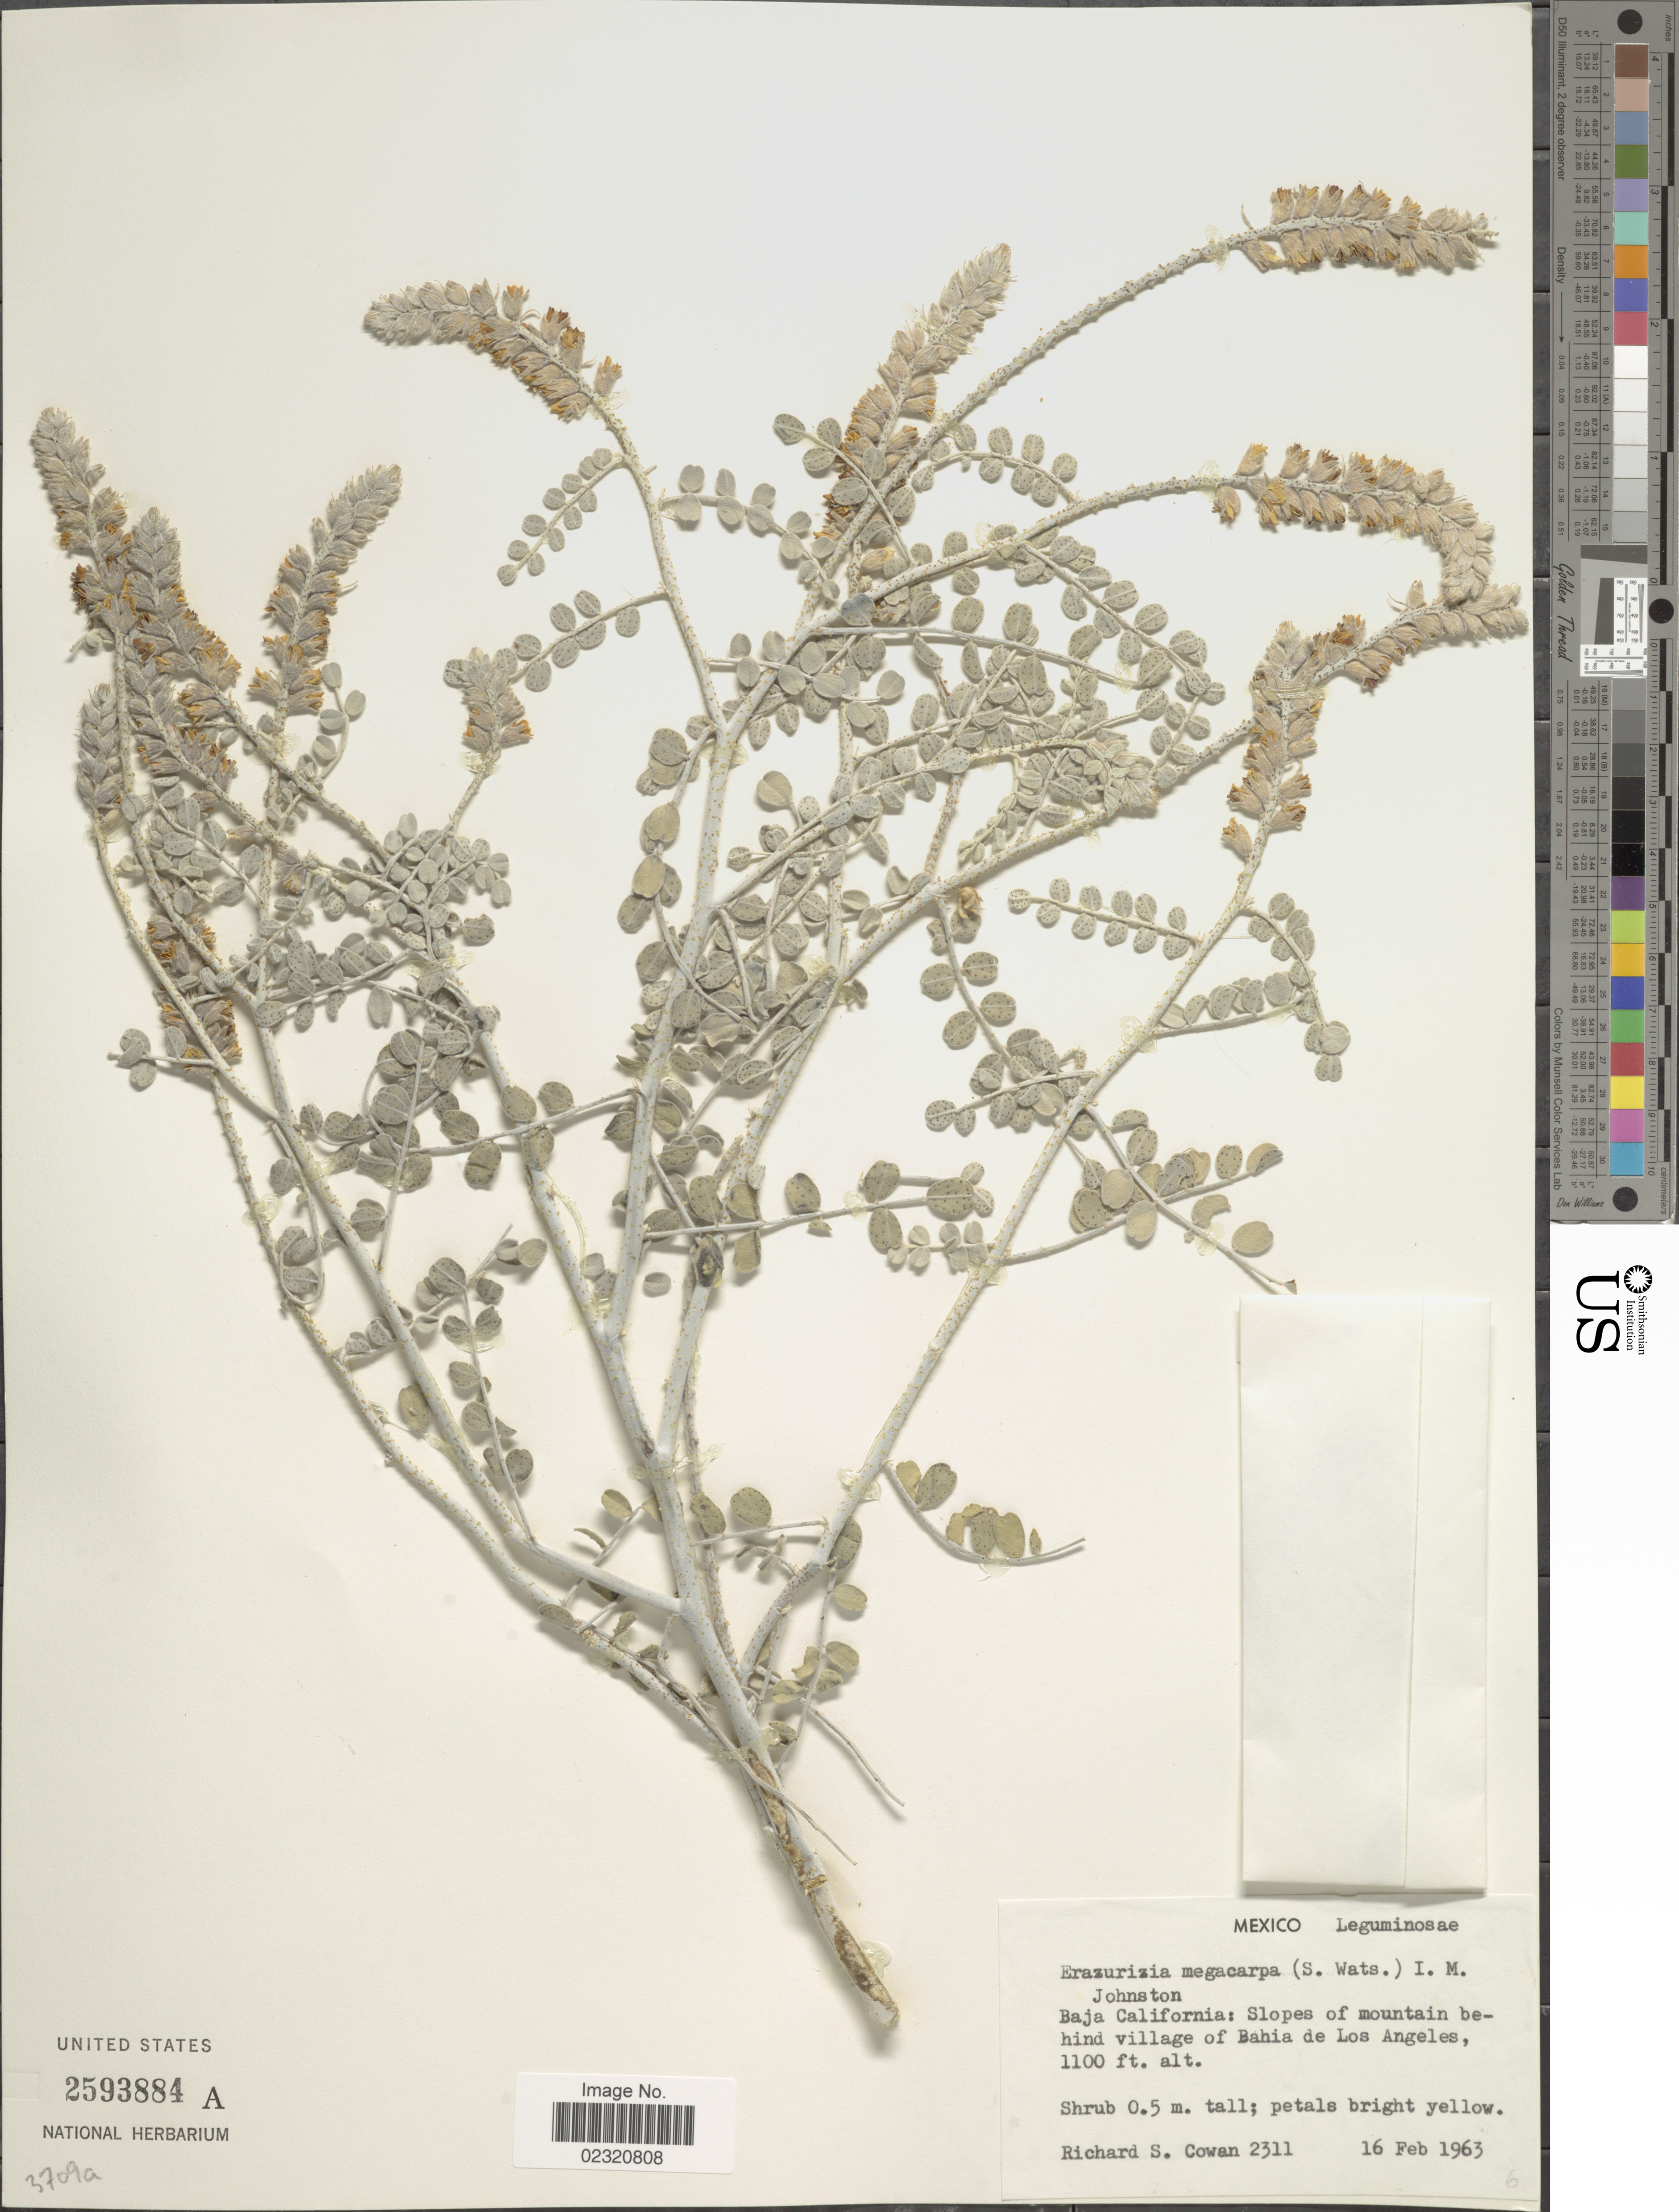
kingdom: Plantae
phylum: Tracheophyta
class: Magnoliopsida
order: Fabales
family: Fabaceae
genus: Errazurizia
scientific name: Errazurizia megacarpa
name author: I.M. Johnst.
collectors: R. S. Cowan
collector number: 2311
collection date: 1963-02-16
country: Mexico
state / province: Baja California Norte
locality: Slopes of mountain behind village of Bahia de Los Angeles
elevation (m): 335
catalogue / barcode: US 2593884A